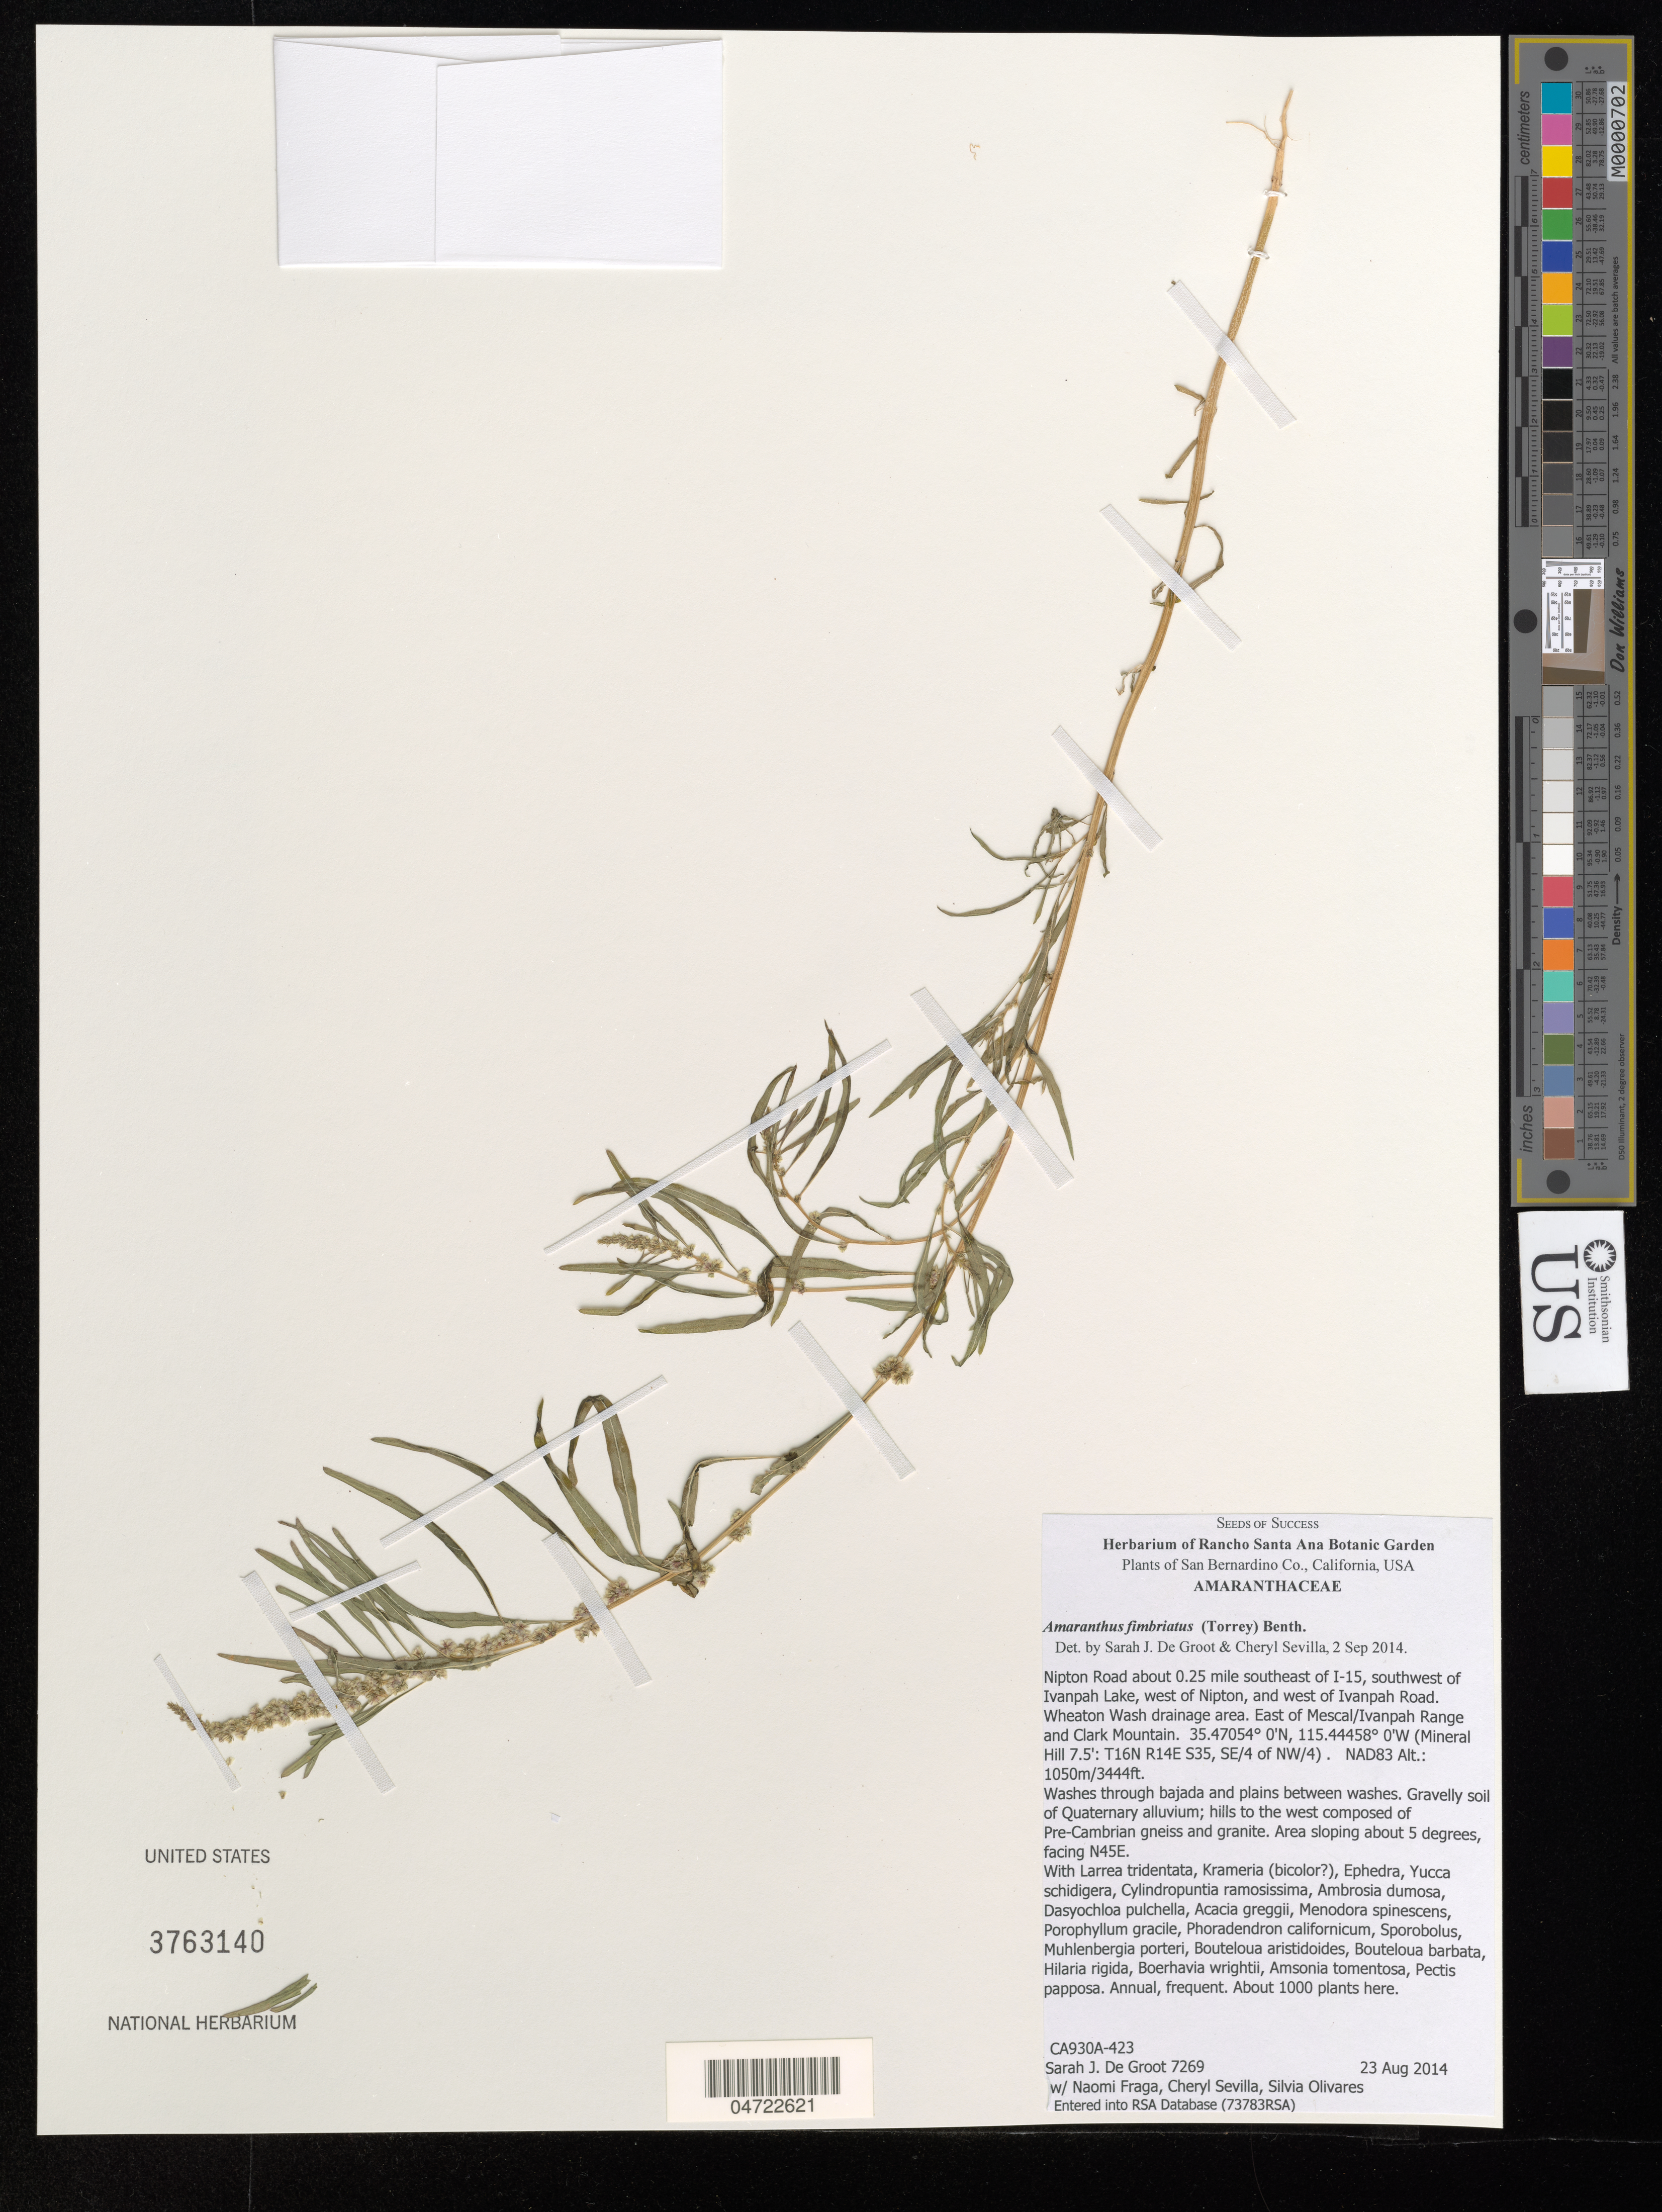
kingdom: Plantae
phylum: Tracheophyta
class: Magnoliopsida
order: Caryophyllales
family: Amaranthaceae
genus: Amaranthus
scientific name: Amaranthus fimbriatus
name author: (Torr.) Benth. ex S. Watson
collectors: S. De Groot, N. Fraga, C. Sevilla & S. Olivares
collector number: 7269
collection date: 2014-08-23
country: United States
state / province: California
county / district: San Bernardino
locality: San Bernardino Co. Nipton Road about 0.25 mile southeast of I-15, southwest of Ivanpah Lake, west of Nipton, and west of Ivanpah Road. Wheaton Wash drainage area. East of Mescal/Ivanpah Range and Clark Mountain. (Mineral Hill 7.5': T16N R14E S35, SE/4 of NW/4).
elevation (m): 1050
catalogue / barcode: US 3763140